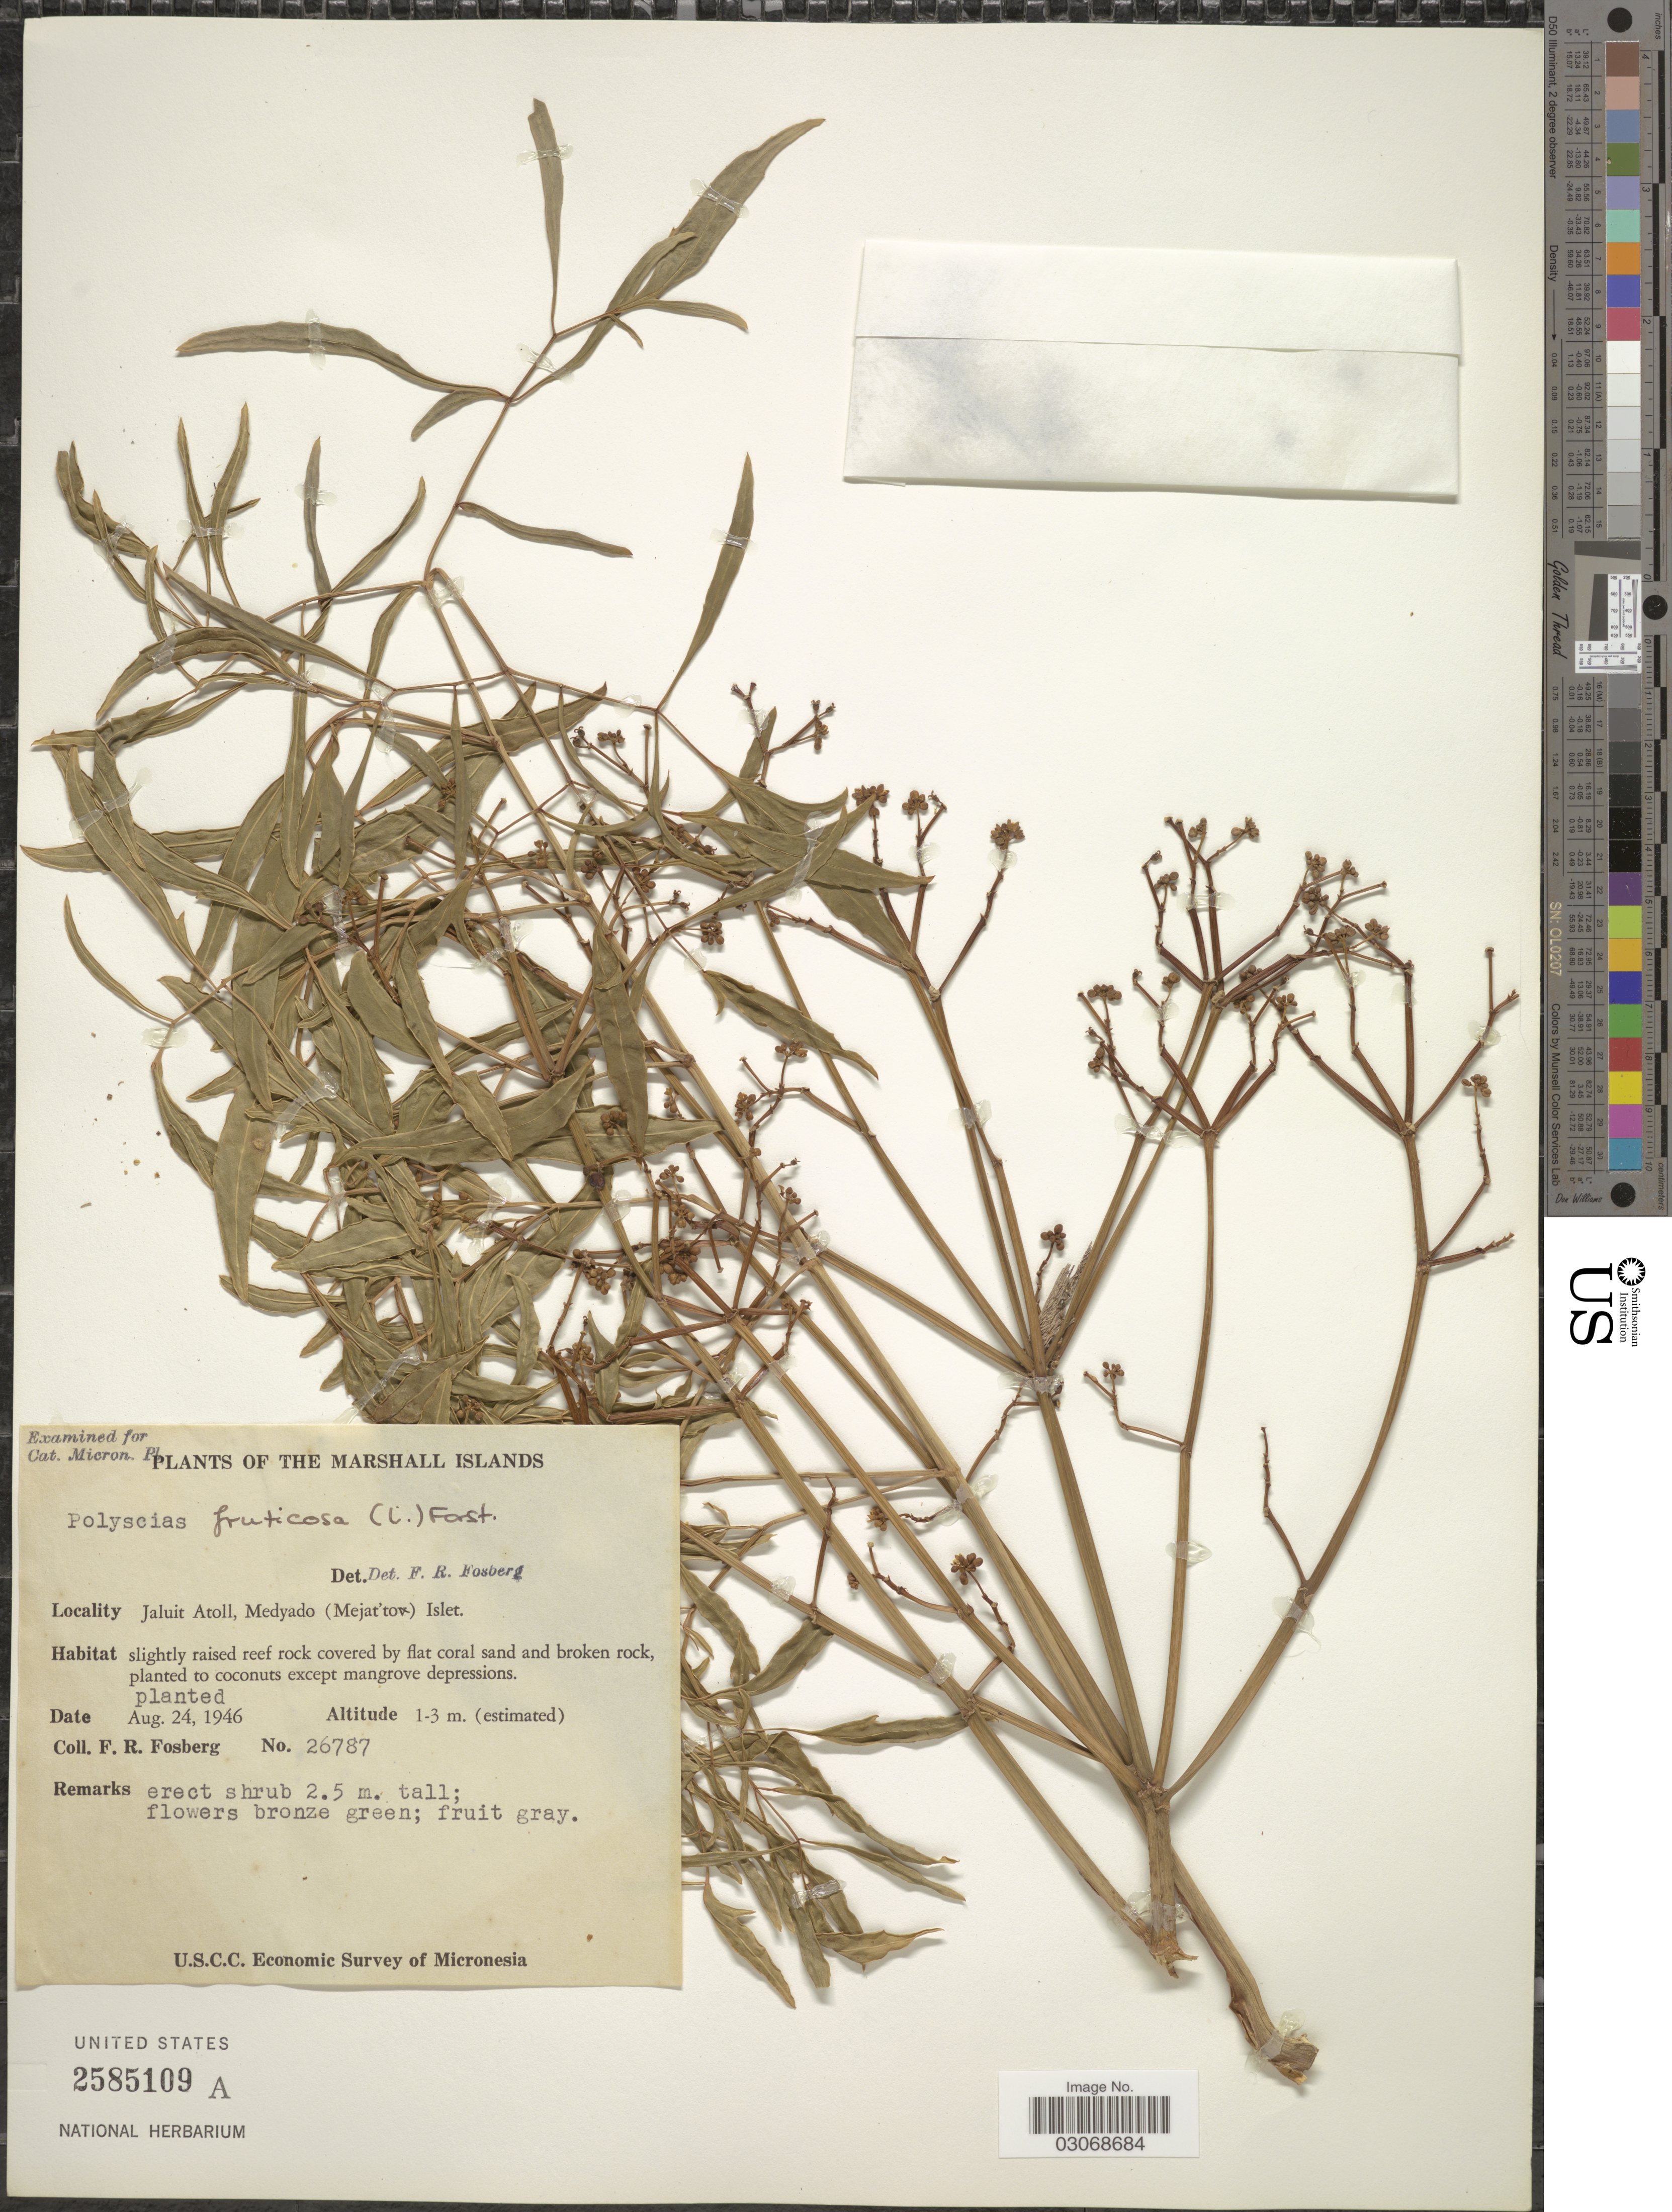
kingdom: Plantae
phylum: Tracheophyta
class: Magnoliopsida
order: Apiales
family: Araliaceae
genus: Polyscias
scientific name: Polyscias fruticosa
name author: (L.) Harms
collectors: F. R. Fosberg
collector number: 26787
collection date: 1946-08-24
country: Marshall Islands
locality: Jaluit Atoll, Medyado (Mejat'tov) Islet.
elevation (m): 1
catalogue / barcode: US 2585109A